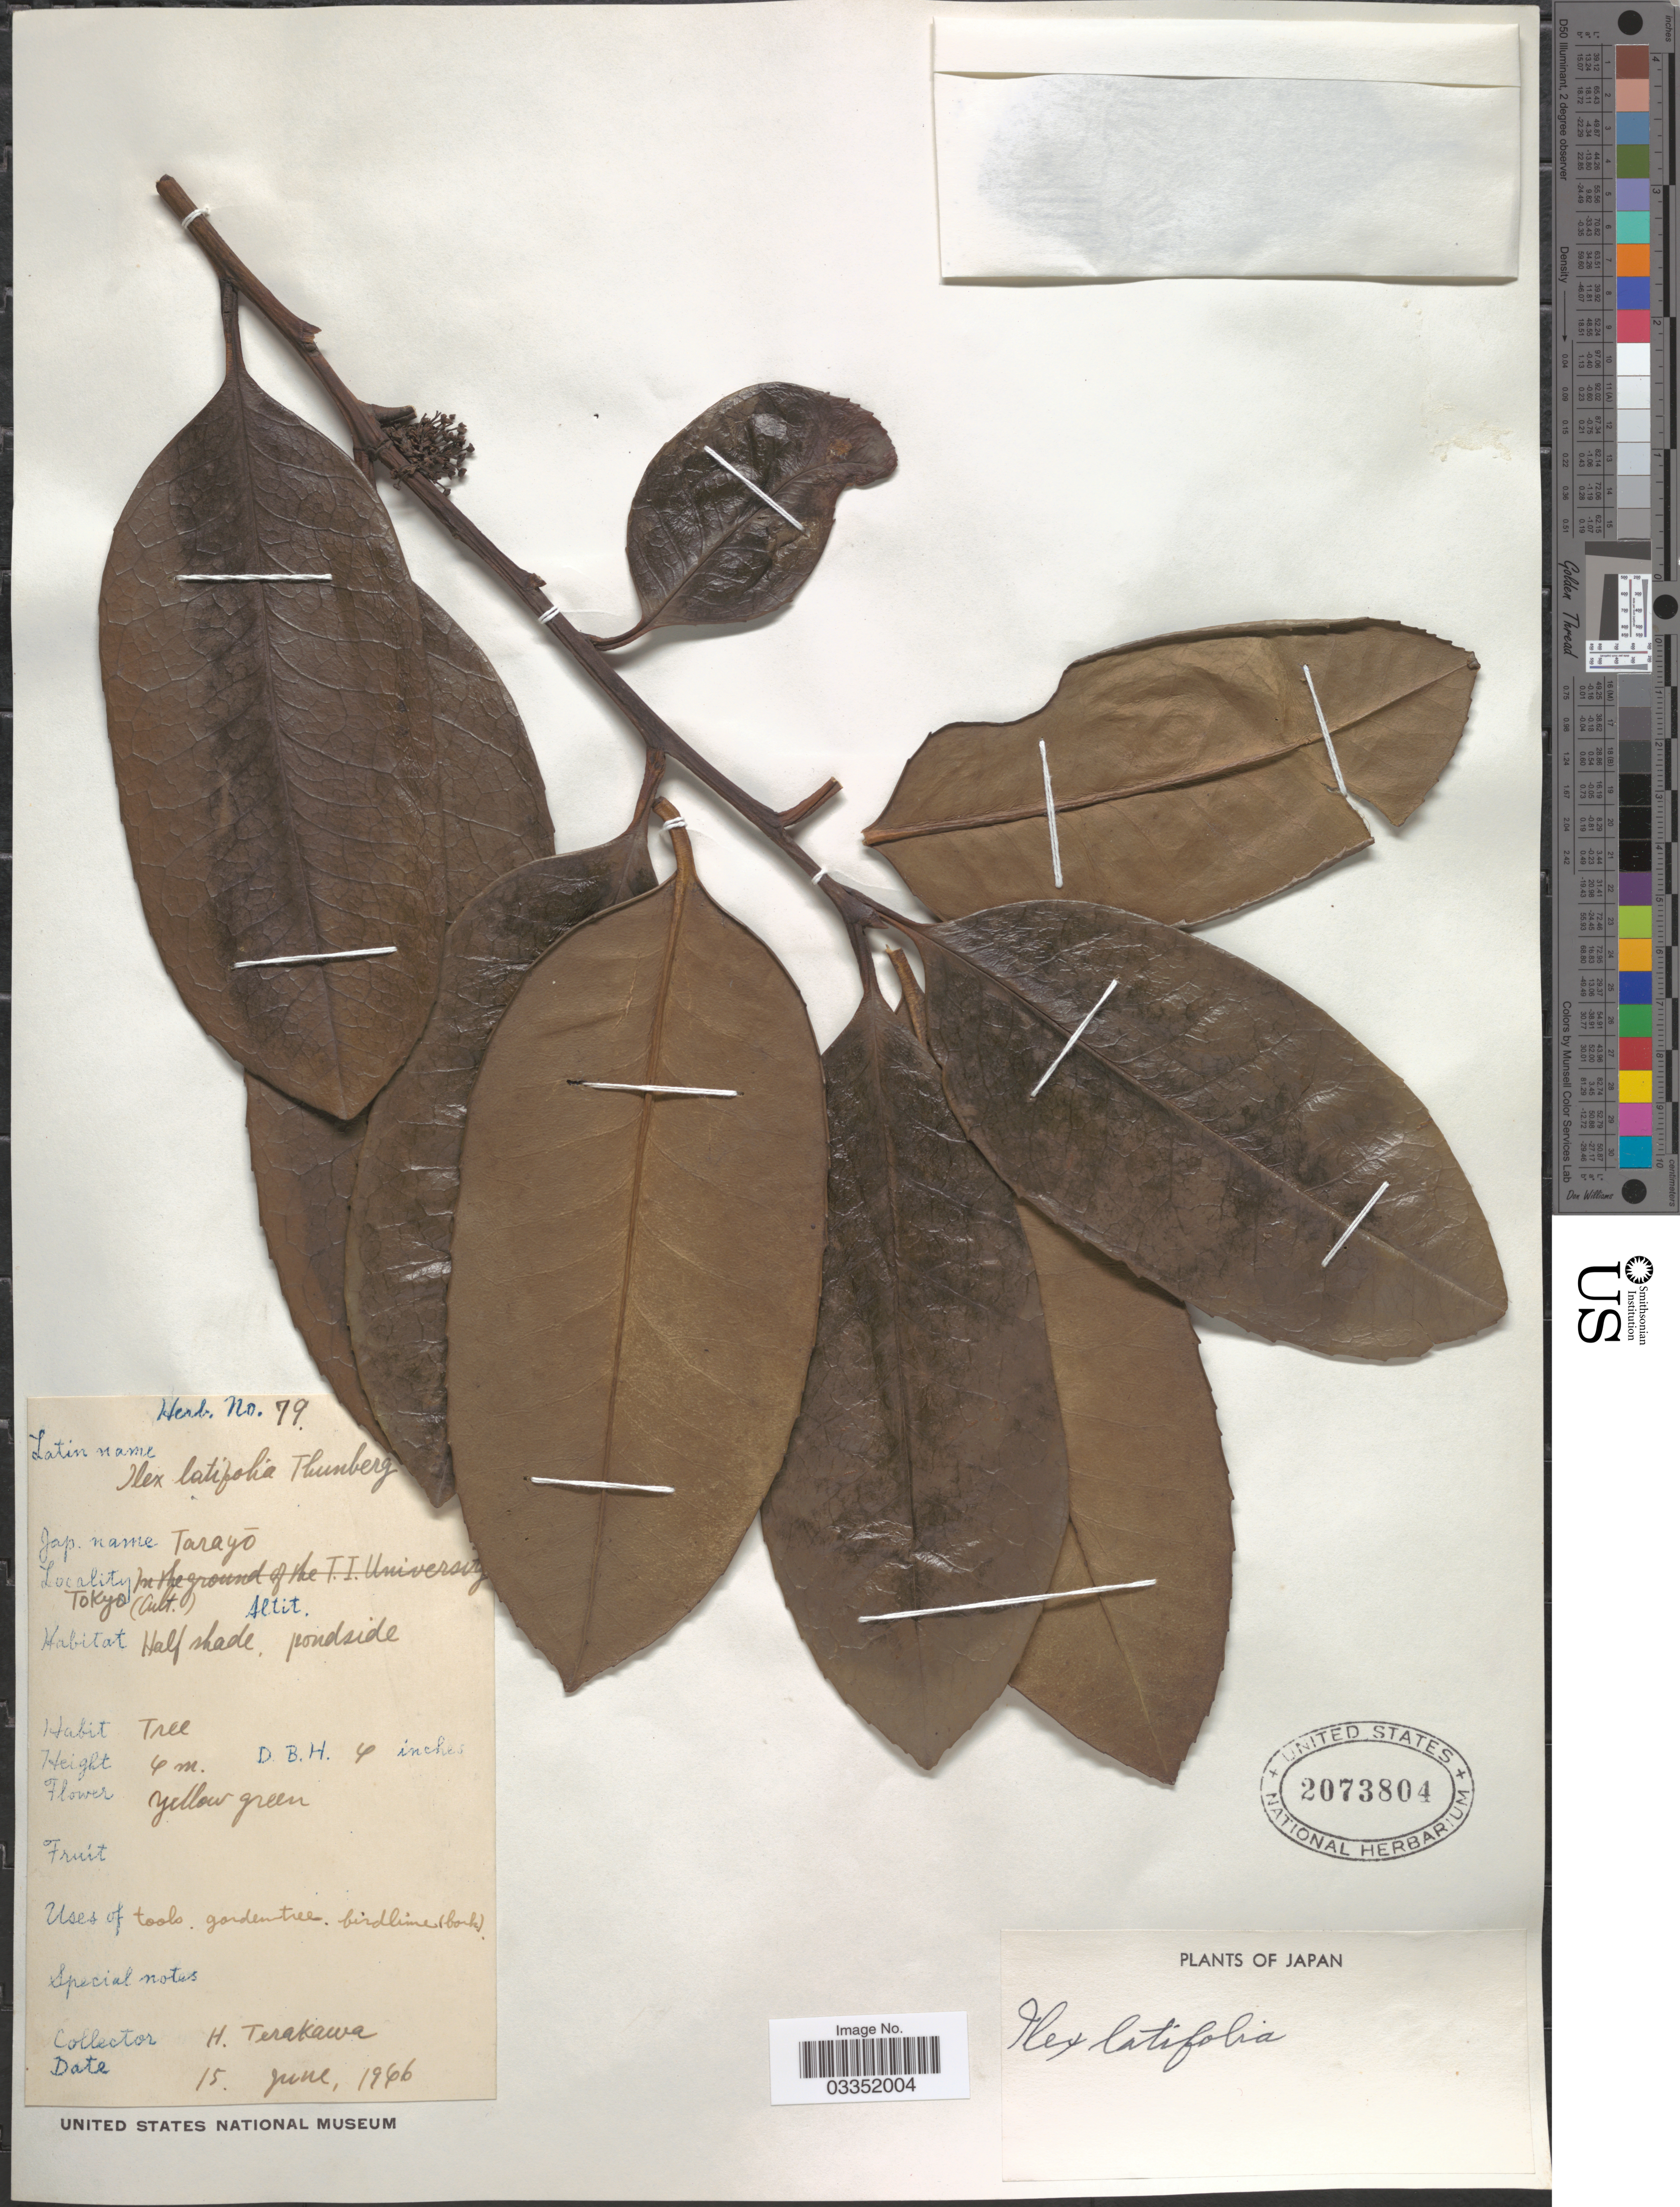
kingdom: Plantae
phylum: Tracheophyta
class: Magnoliopsida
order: Aquifoliales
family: Aquifoliaceae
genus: Ilex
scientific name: Ilex latifolia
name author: Thunb.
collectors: H. Terakawa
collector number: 79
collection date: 1966-06-15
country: Japan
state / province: Tokyo, Federal City of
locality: Tokyo (Cult.).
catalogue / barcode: US 2073804